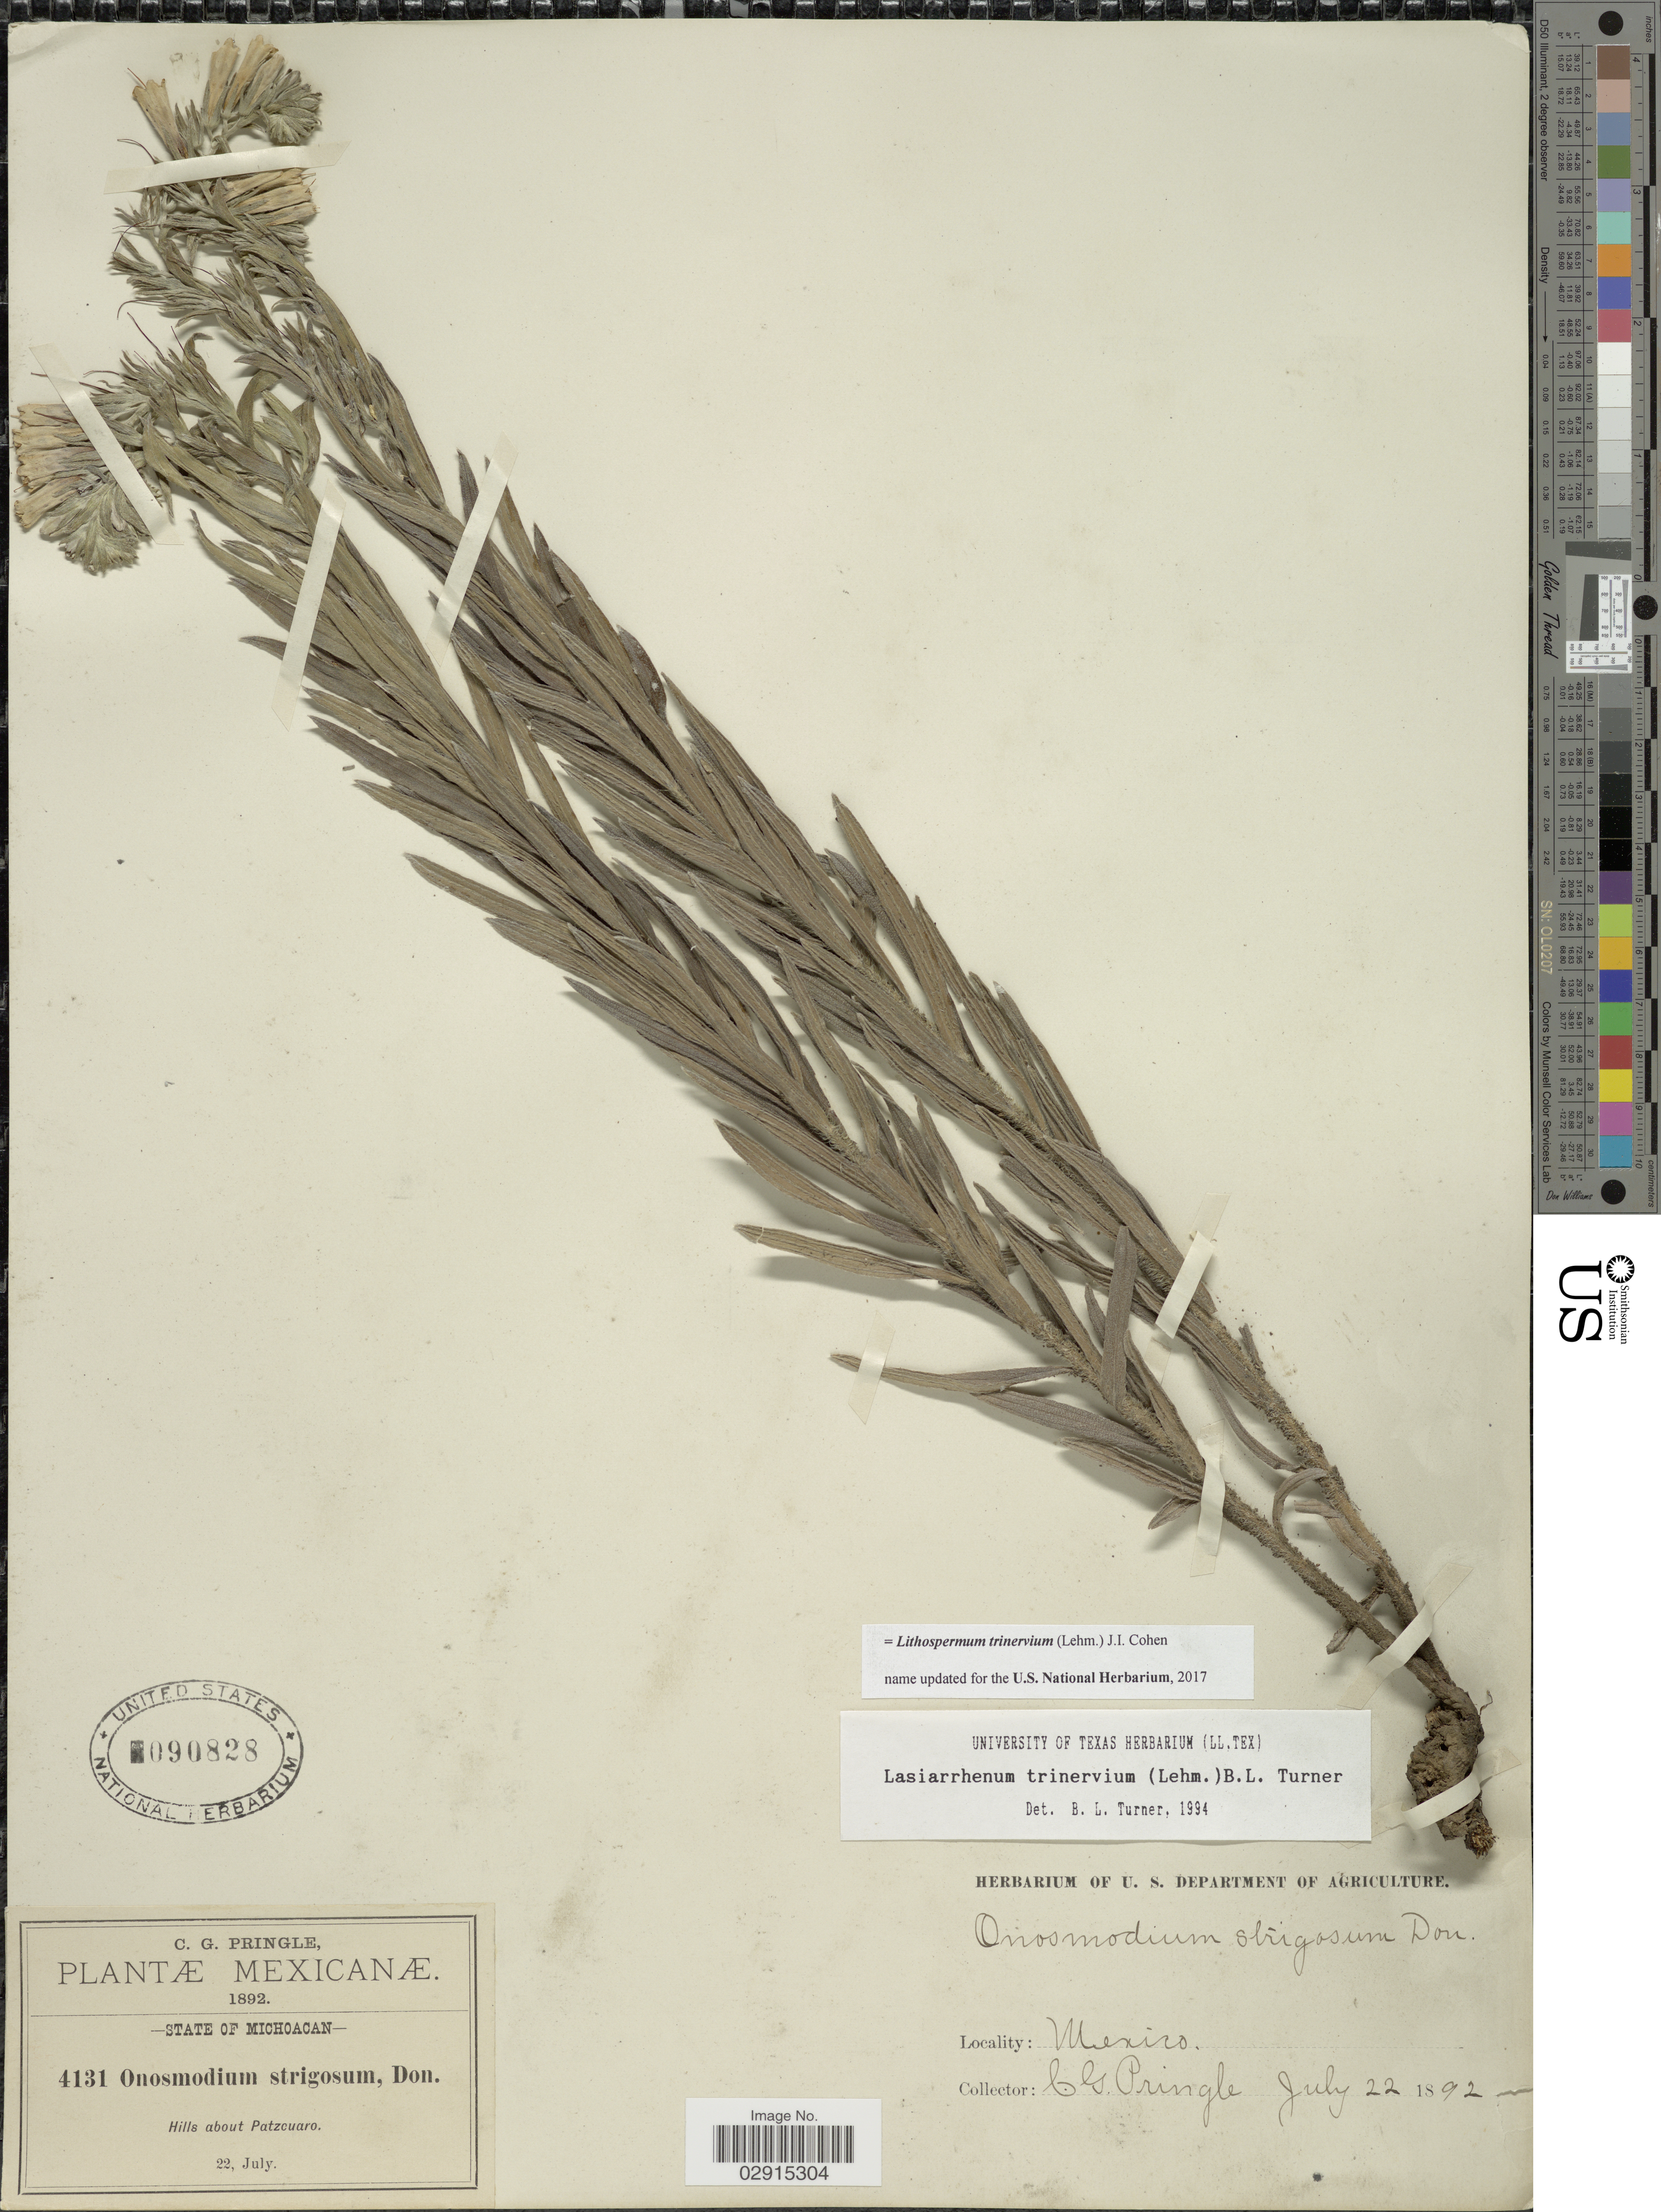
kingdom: Plantae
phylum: Tracheophyta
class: Magnoliopsida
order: Boraginales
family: Boraginaceae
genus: Lithospermum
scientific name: Lithospermum trinervium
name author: (Lehm.) J.I. Cohen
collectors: C. G. Pringle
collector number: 4131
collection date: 1892-07-22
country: Mexico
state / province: Michoacán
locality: Hills about Patzcuaro.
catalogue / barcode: US 90828